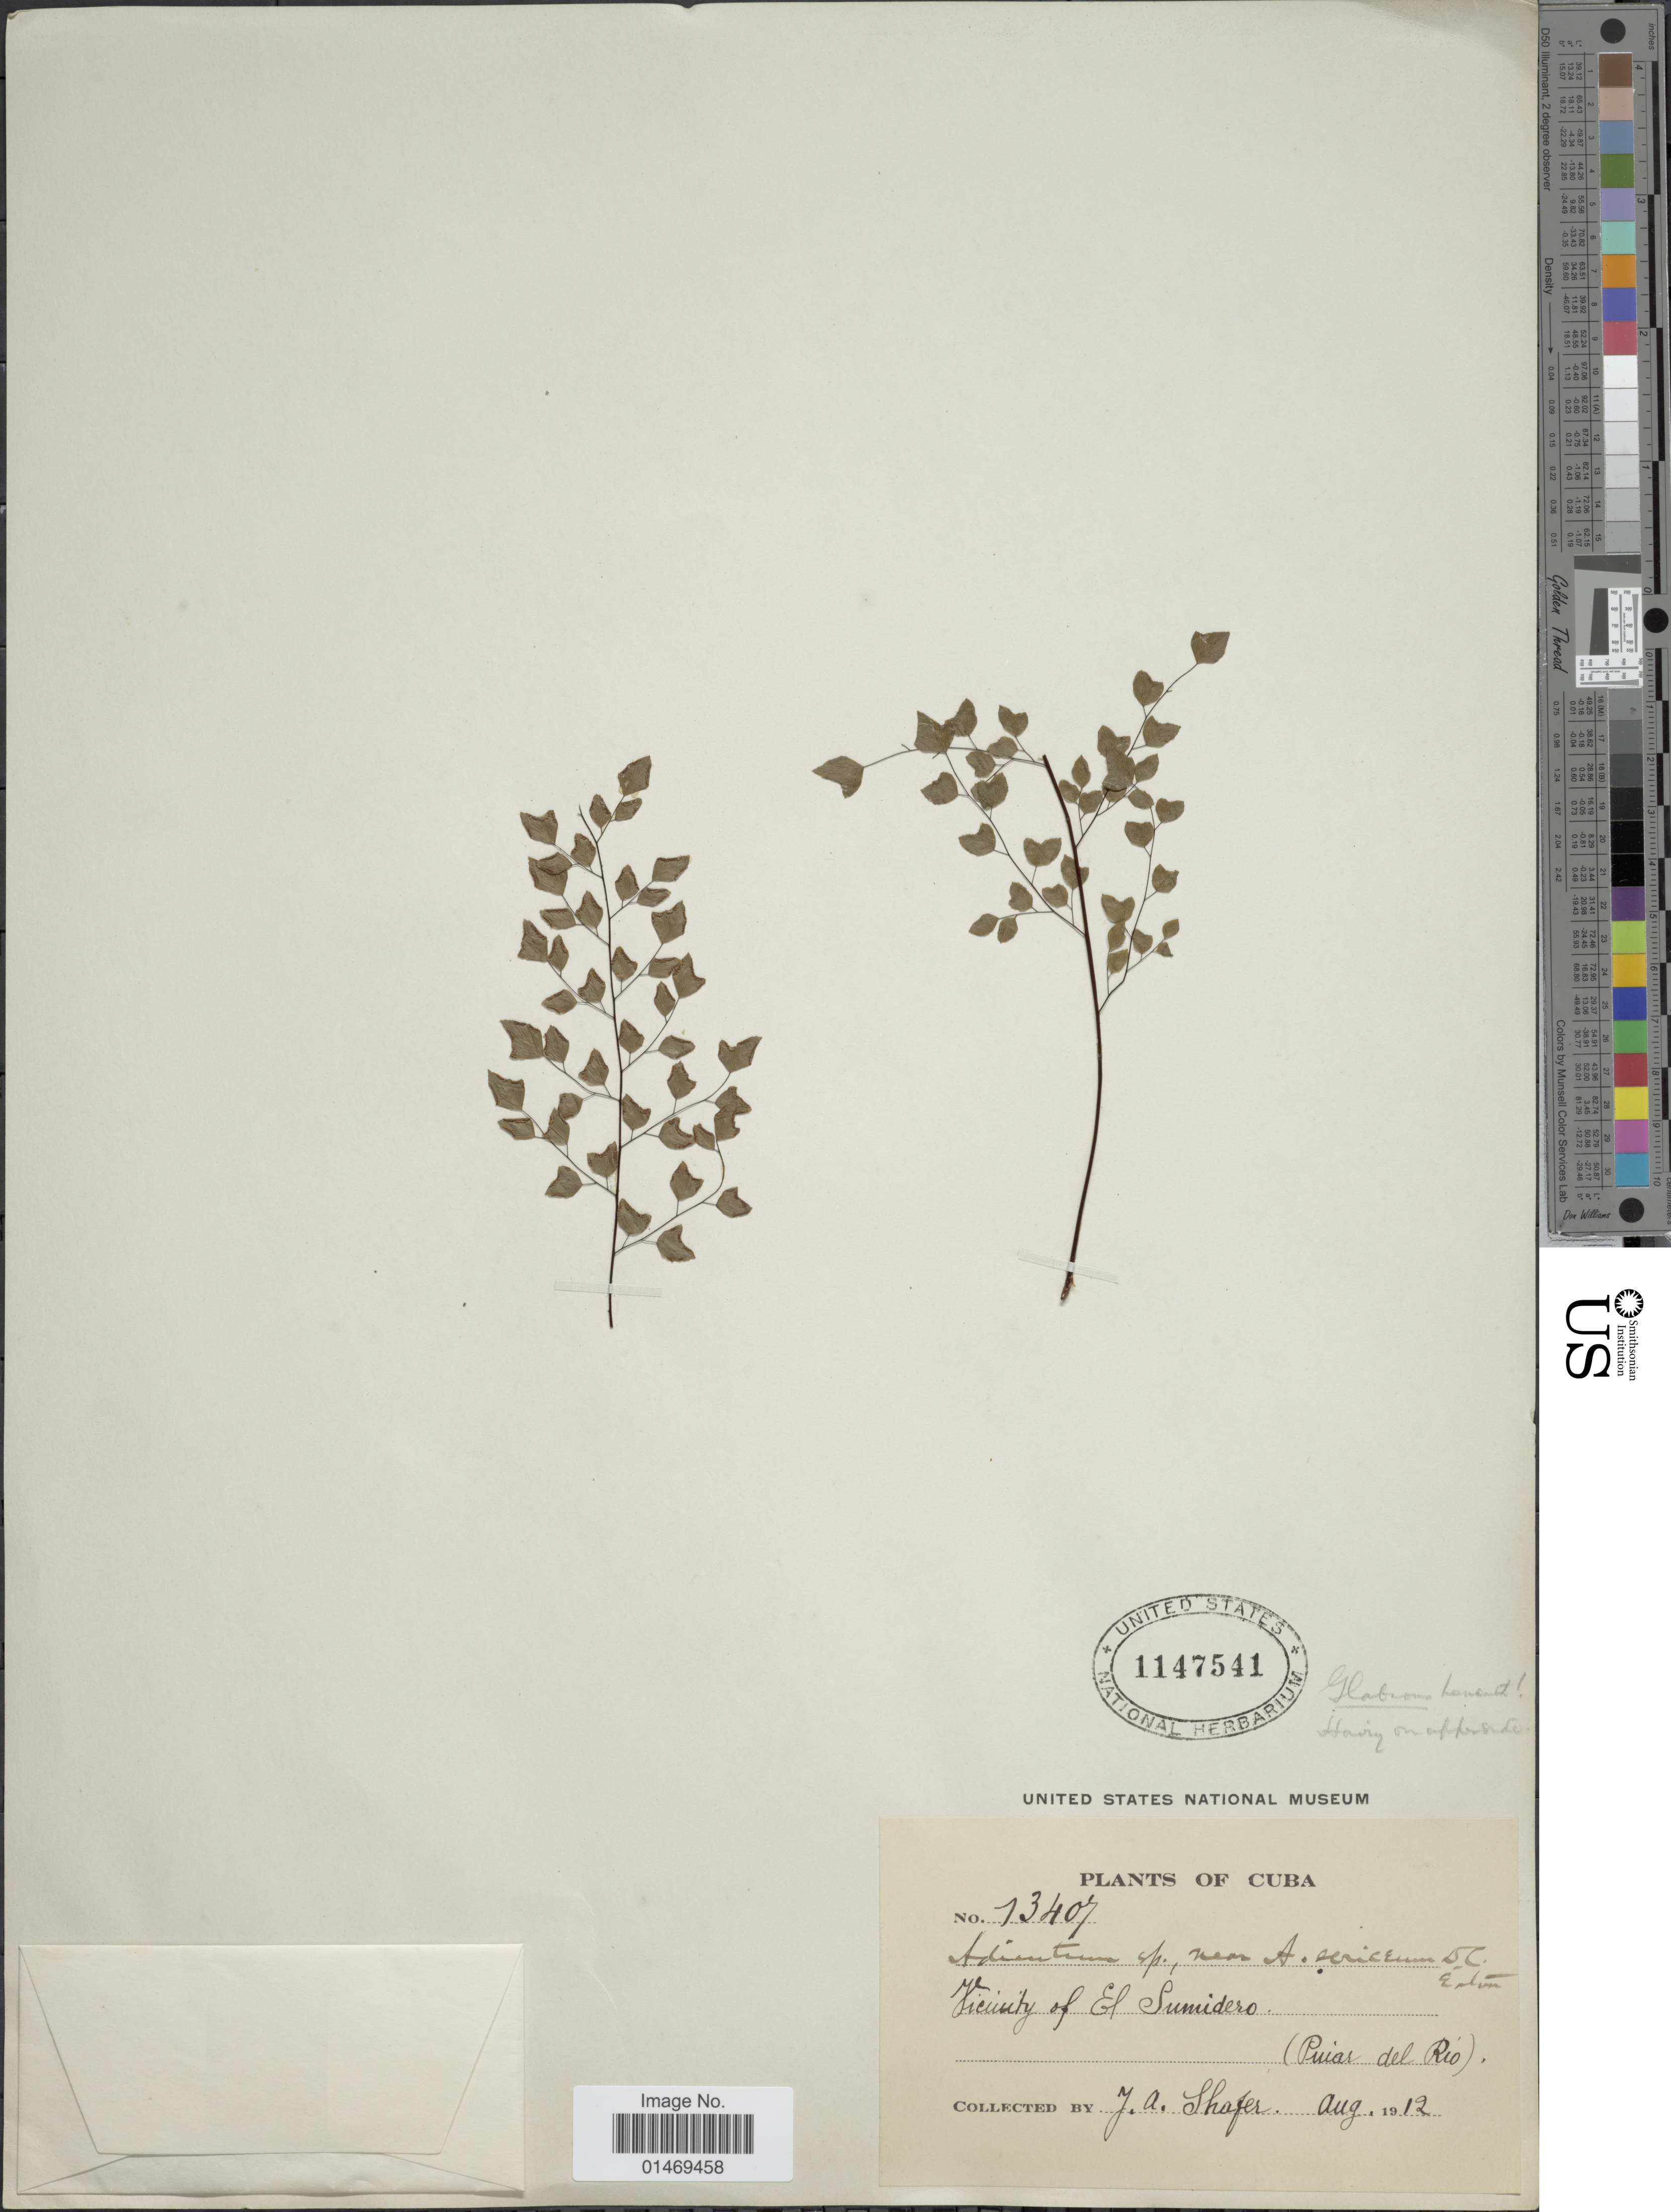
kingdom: Plantae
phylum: Tracheophyta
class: Polypodiopsida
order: Polypodiales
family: Pteridaceae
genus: Adiantum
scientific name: Adiantum sericeum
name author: D.C. Eaton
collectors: J. A. Shafer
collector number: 13407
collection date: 1912-08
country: Cuba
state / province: Pinar del Río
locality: Vicinity of El Sumiderio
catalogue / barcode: US 1147541